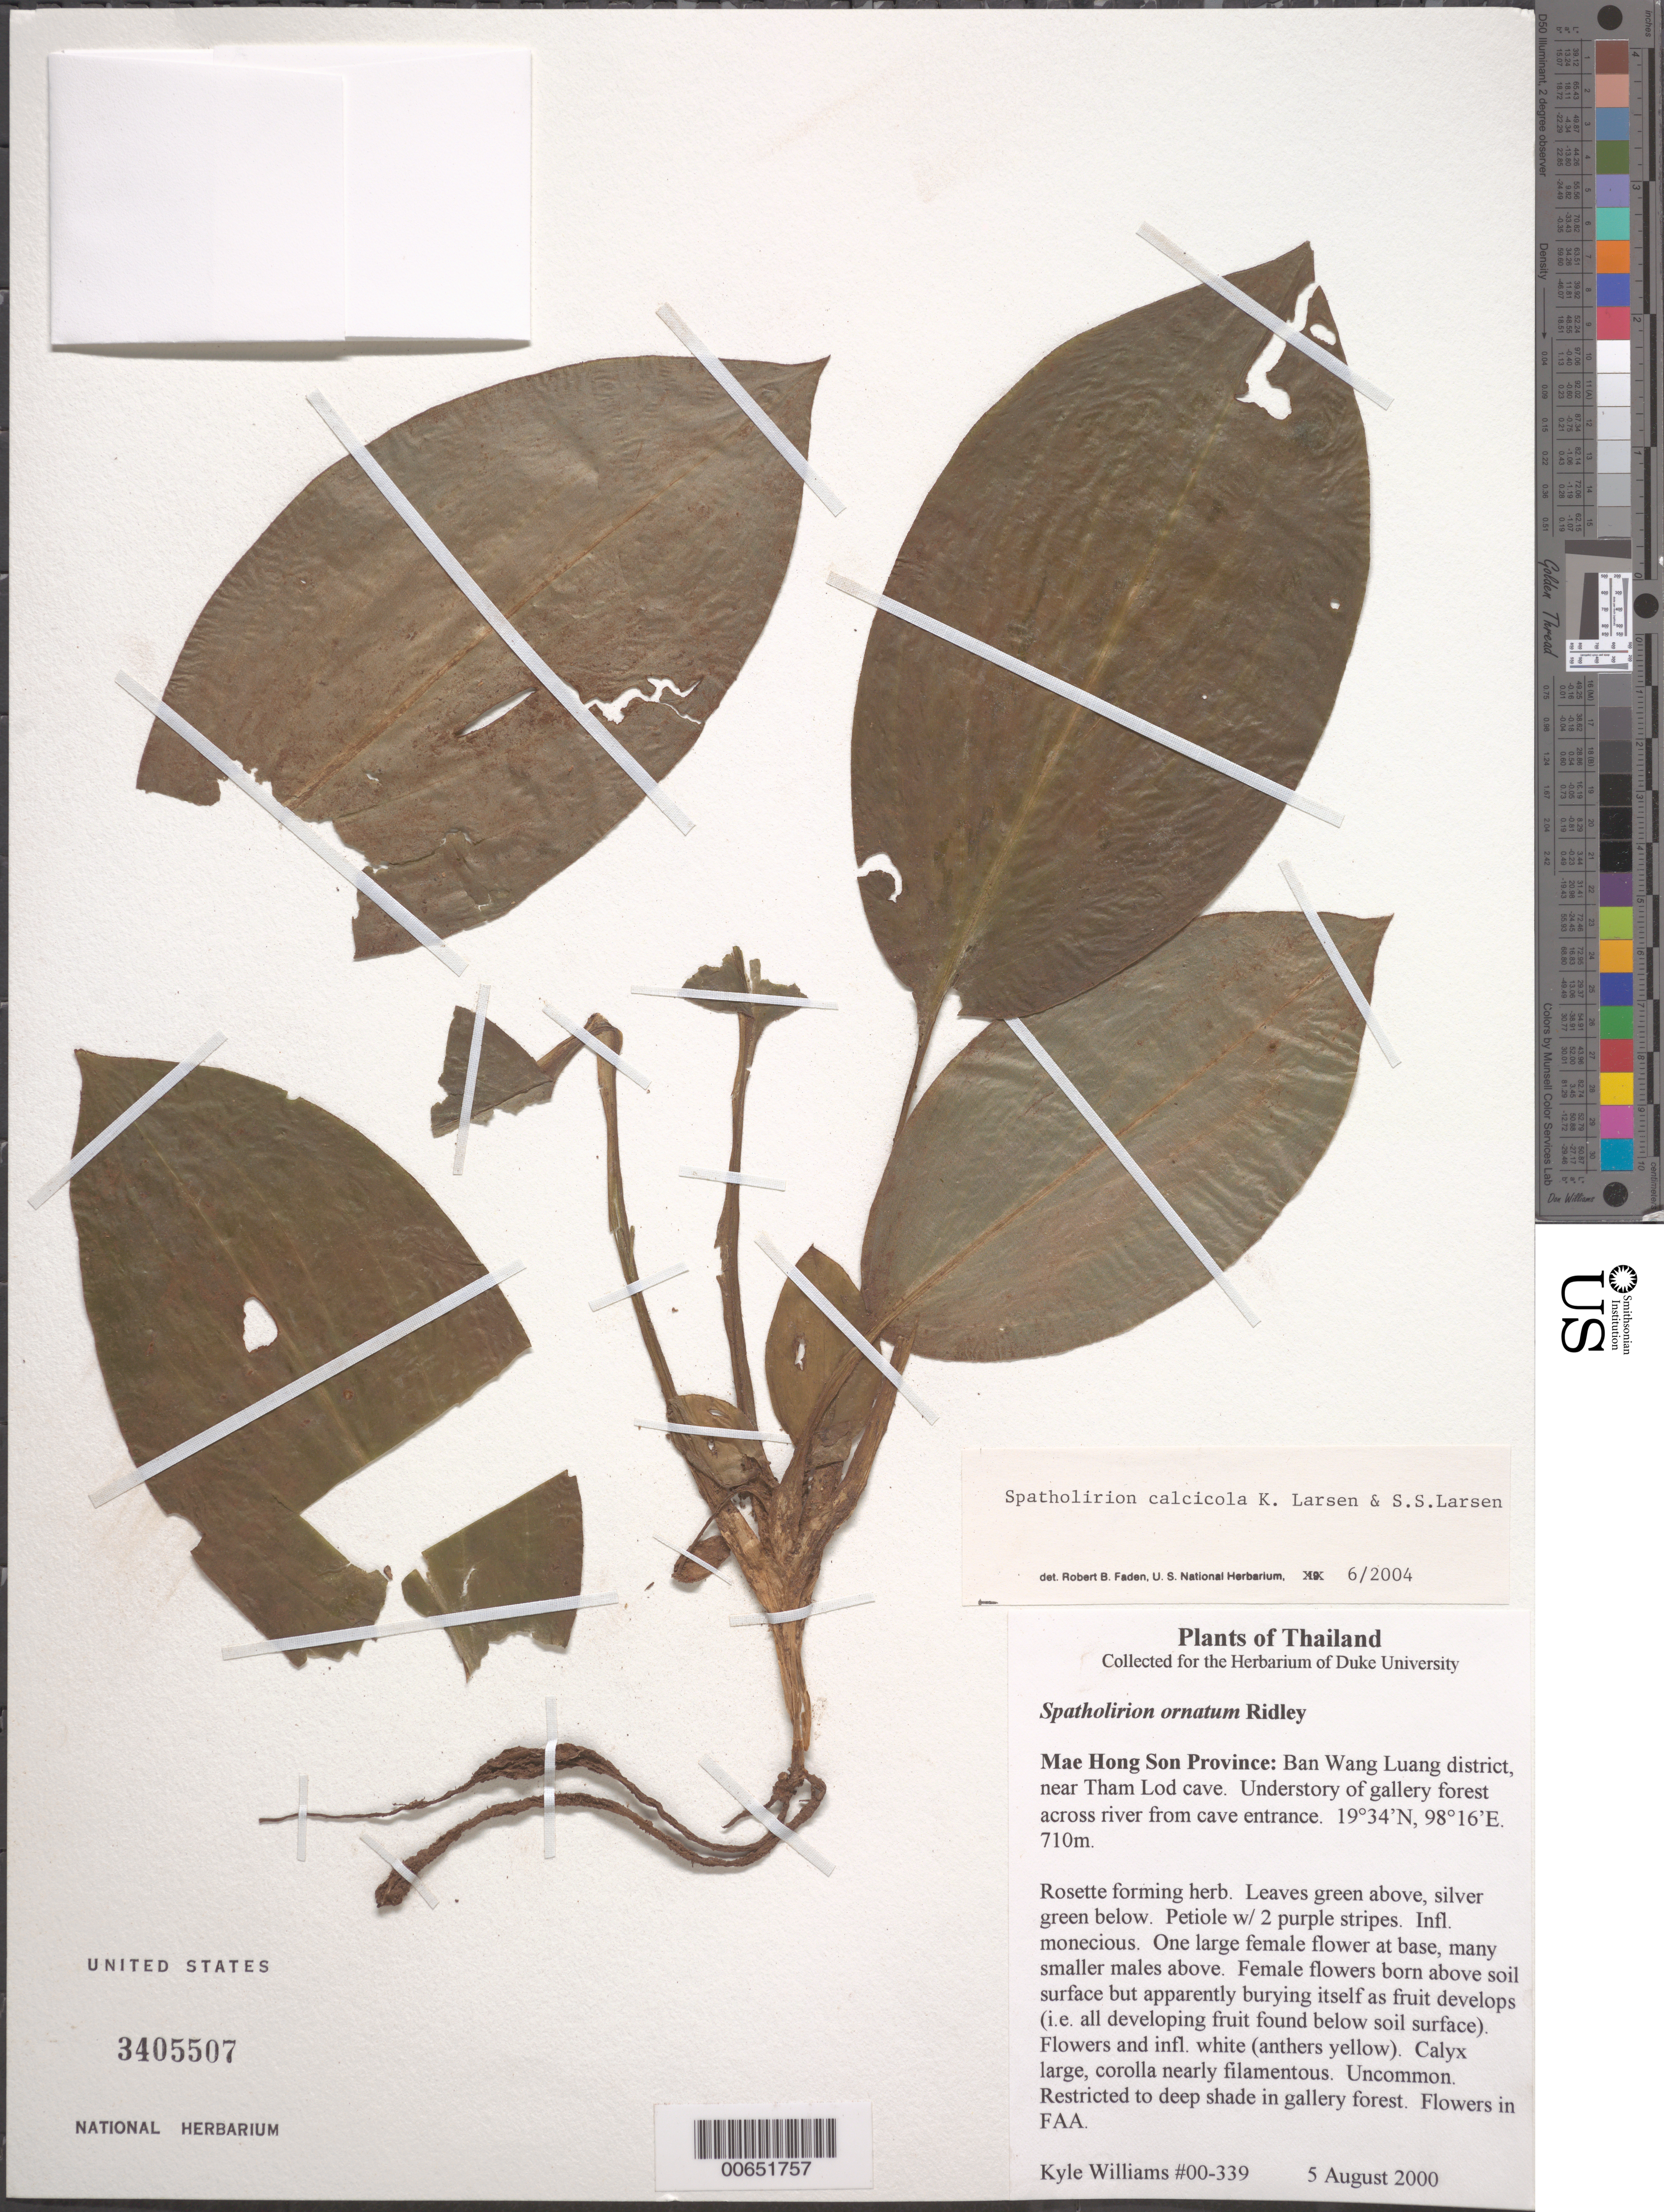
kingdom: Plantae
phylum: Tracheophyta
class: Liliopsida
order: Commelinales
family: Commelinaceae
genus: Spatholirion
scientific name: Spatholirion calcicola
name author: K. Larsen & S.S. Larsen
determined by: Faden, Robert B., (US), Smithsonian Institution - National Museum of Natural History (UNITED STATES)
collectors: K. J. Williams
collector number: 00-339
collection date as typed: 05 08 2000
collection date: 2000-08-05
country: Thailand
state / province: Mae Hong Son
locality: Ban wan luan dist. near tham lod cave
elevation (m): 710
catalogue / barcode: US 3405507